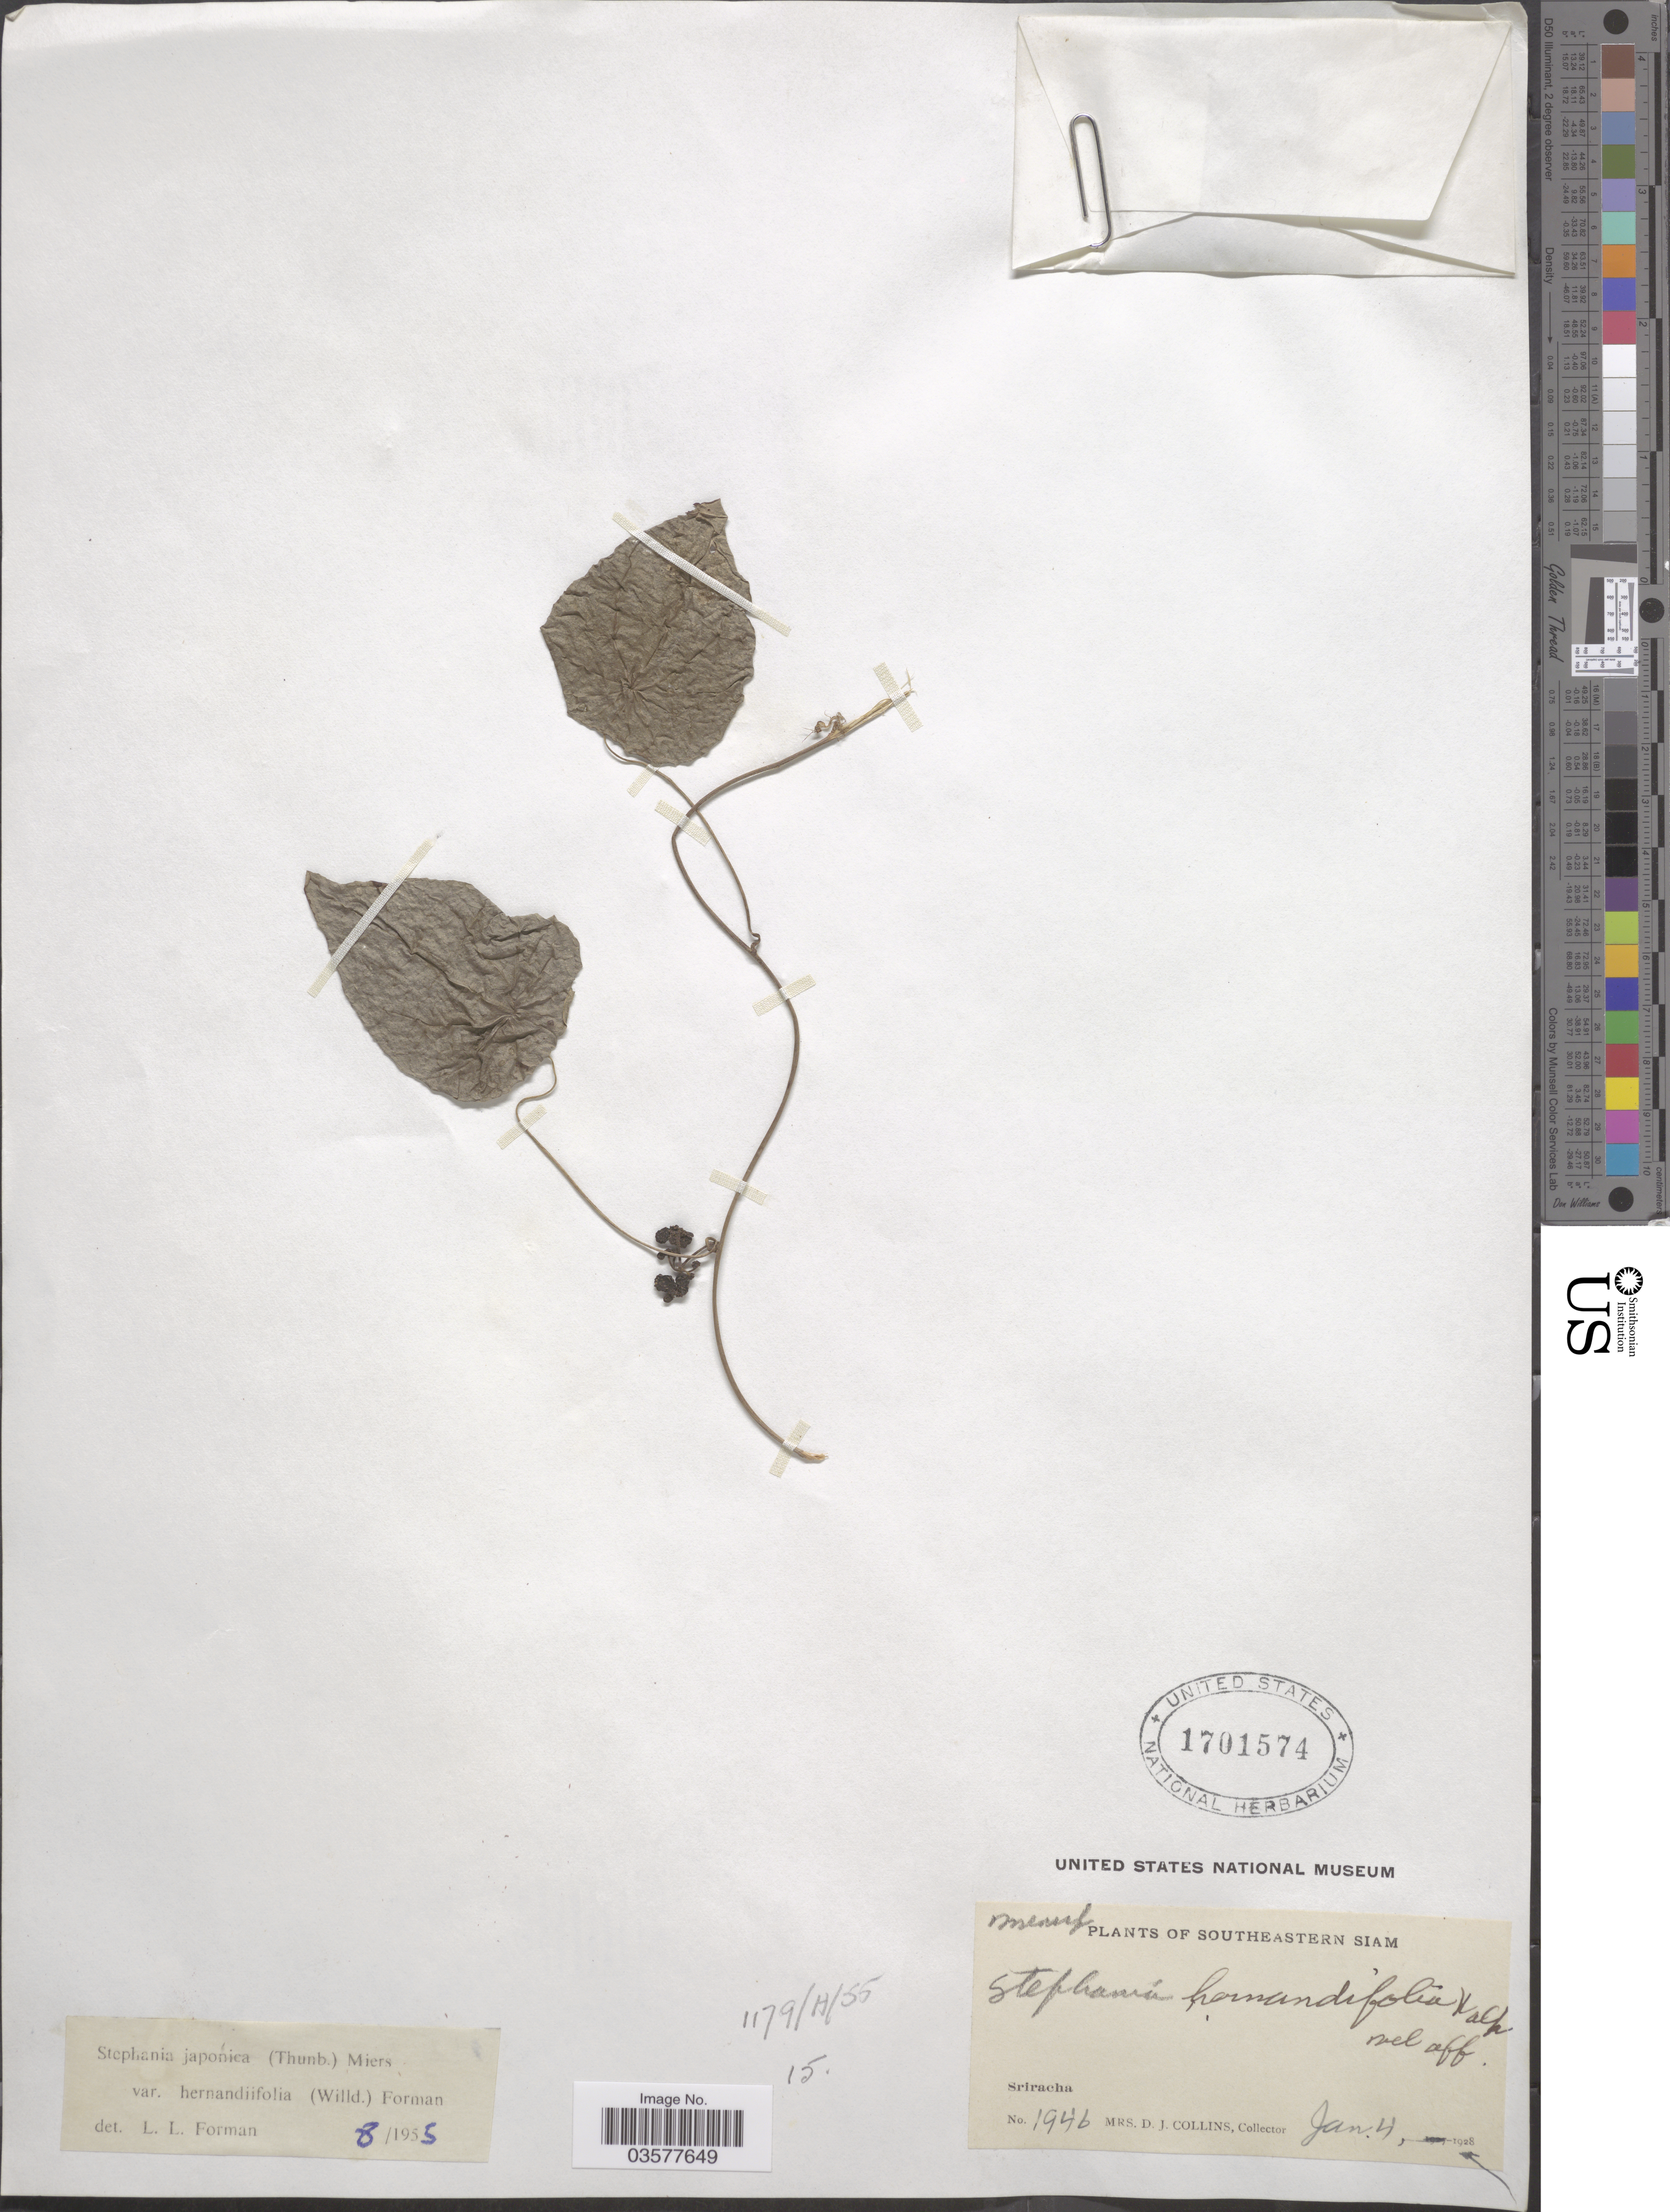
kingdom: Plantae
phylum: Tracheophyta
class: Magnoliopsida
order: Ranunculales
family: Menispermaceae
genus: Stephania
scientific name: Stephania japonica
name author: (Thunb.) Miers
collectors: Mrs. D. J. Collins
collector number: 1946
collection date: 1928-01-04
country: Thailand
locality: Southeastern Siam. Sriracha.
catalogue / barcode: US 1701574